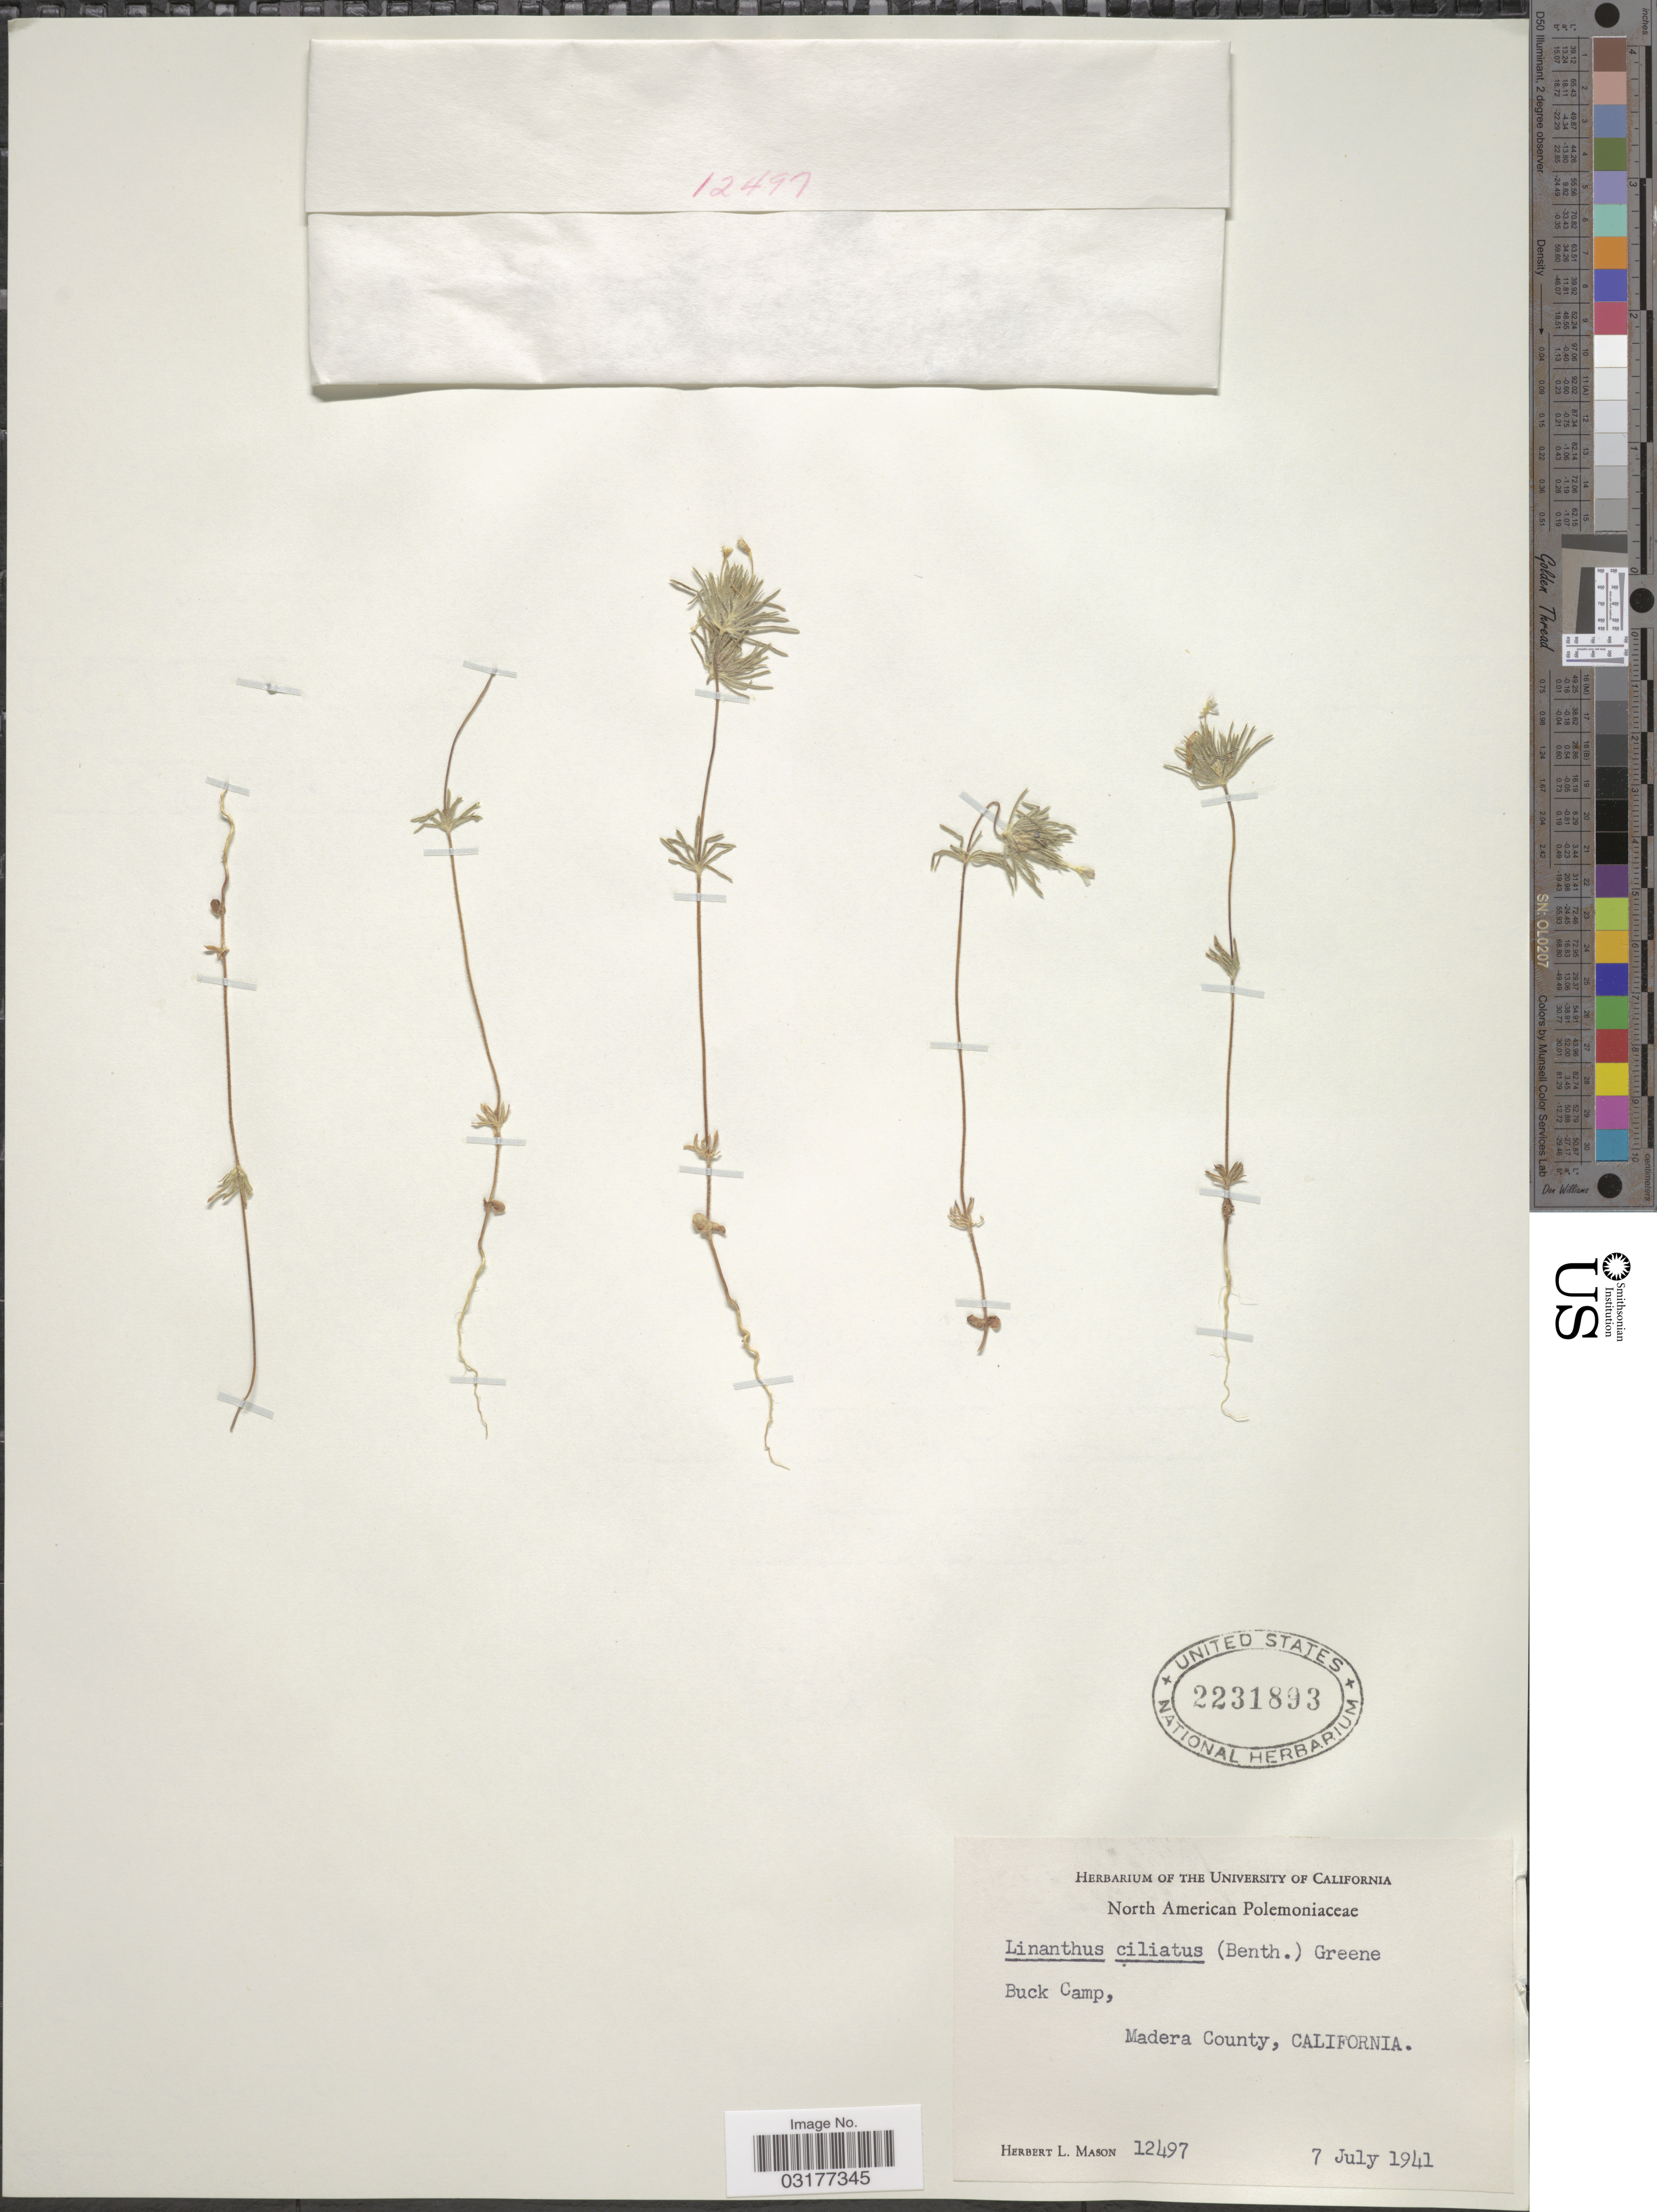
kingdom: Plantae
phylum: Tracheophyta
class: Magnoliopsida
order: Ericales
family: Polemoniaceae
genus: Leptosiphon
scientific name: Leptosiphon ciliatus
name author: (Benth.) Jeps.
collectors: H. L. Mason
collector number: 12497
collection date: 1941-07-07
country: United States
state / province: California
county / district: Madera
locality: Buck Camp, Madera County.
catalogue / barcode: US 2231893